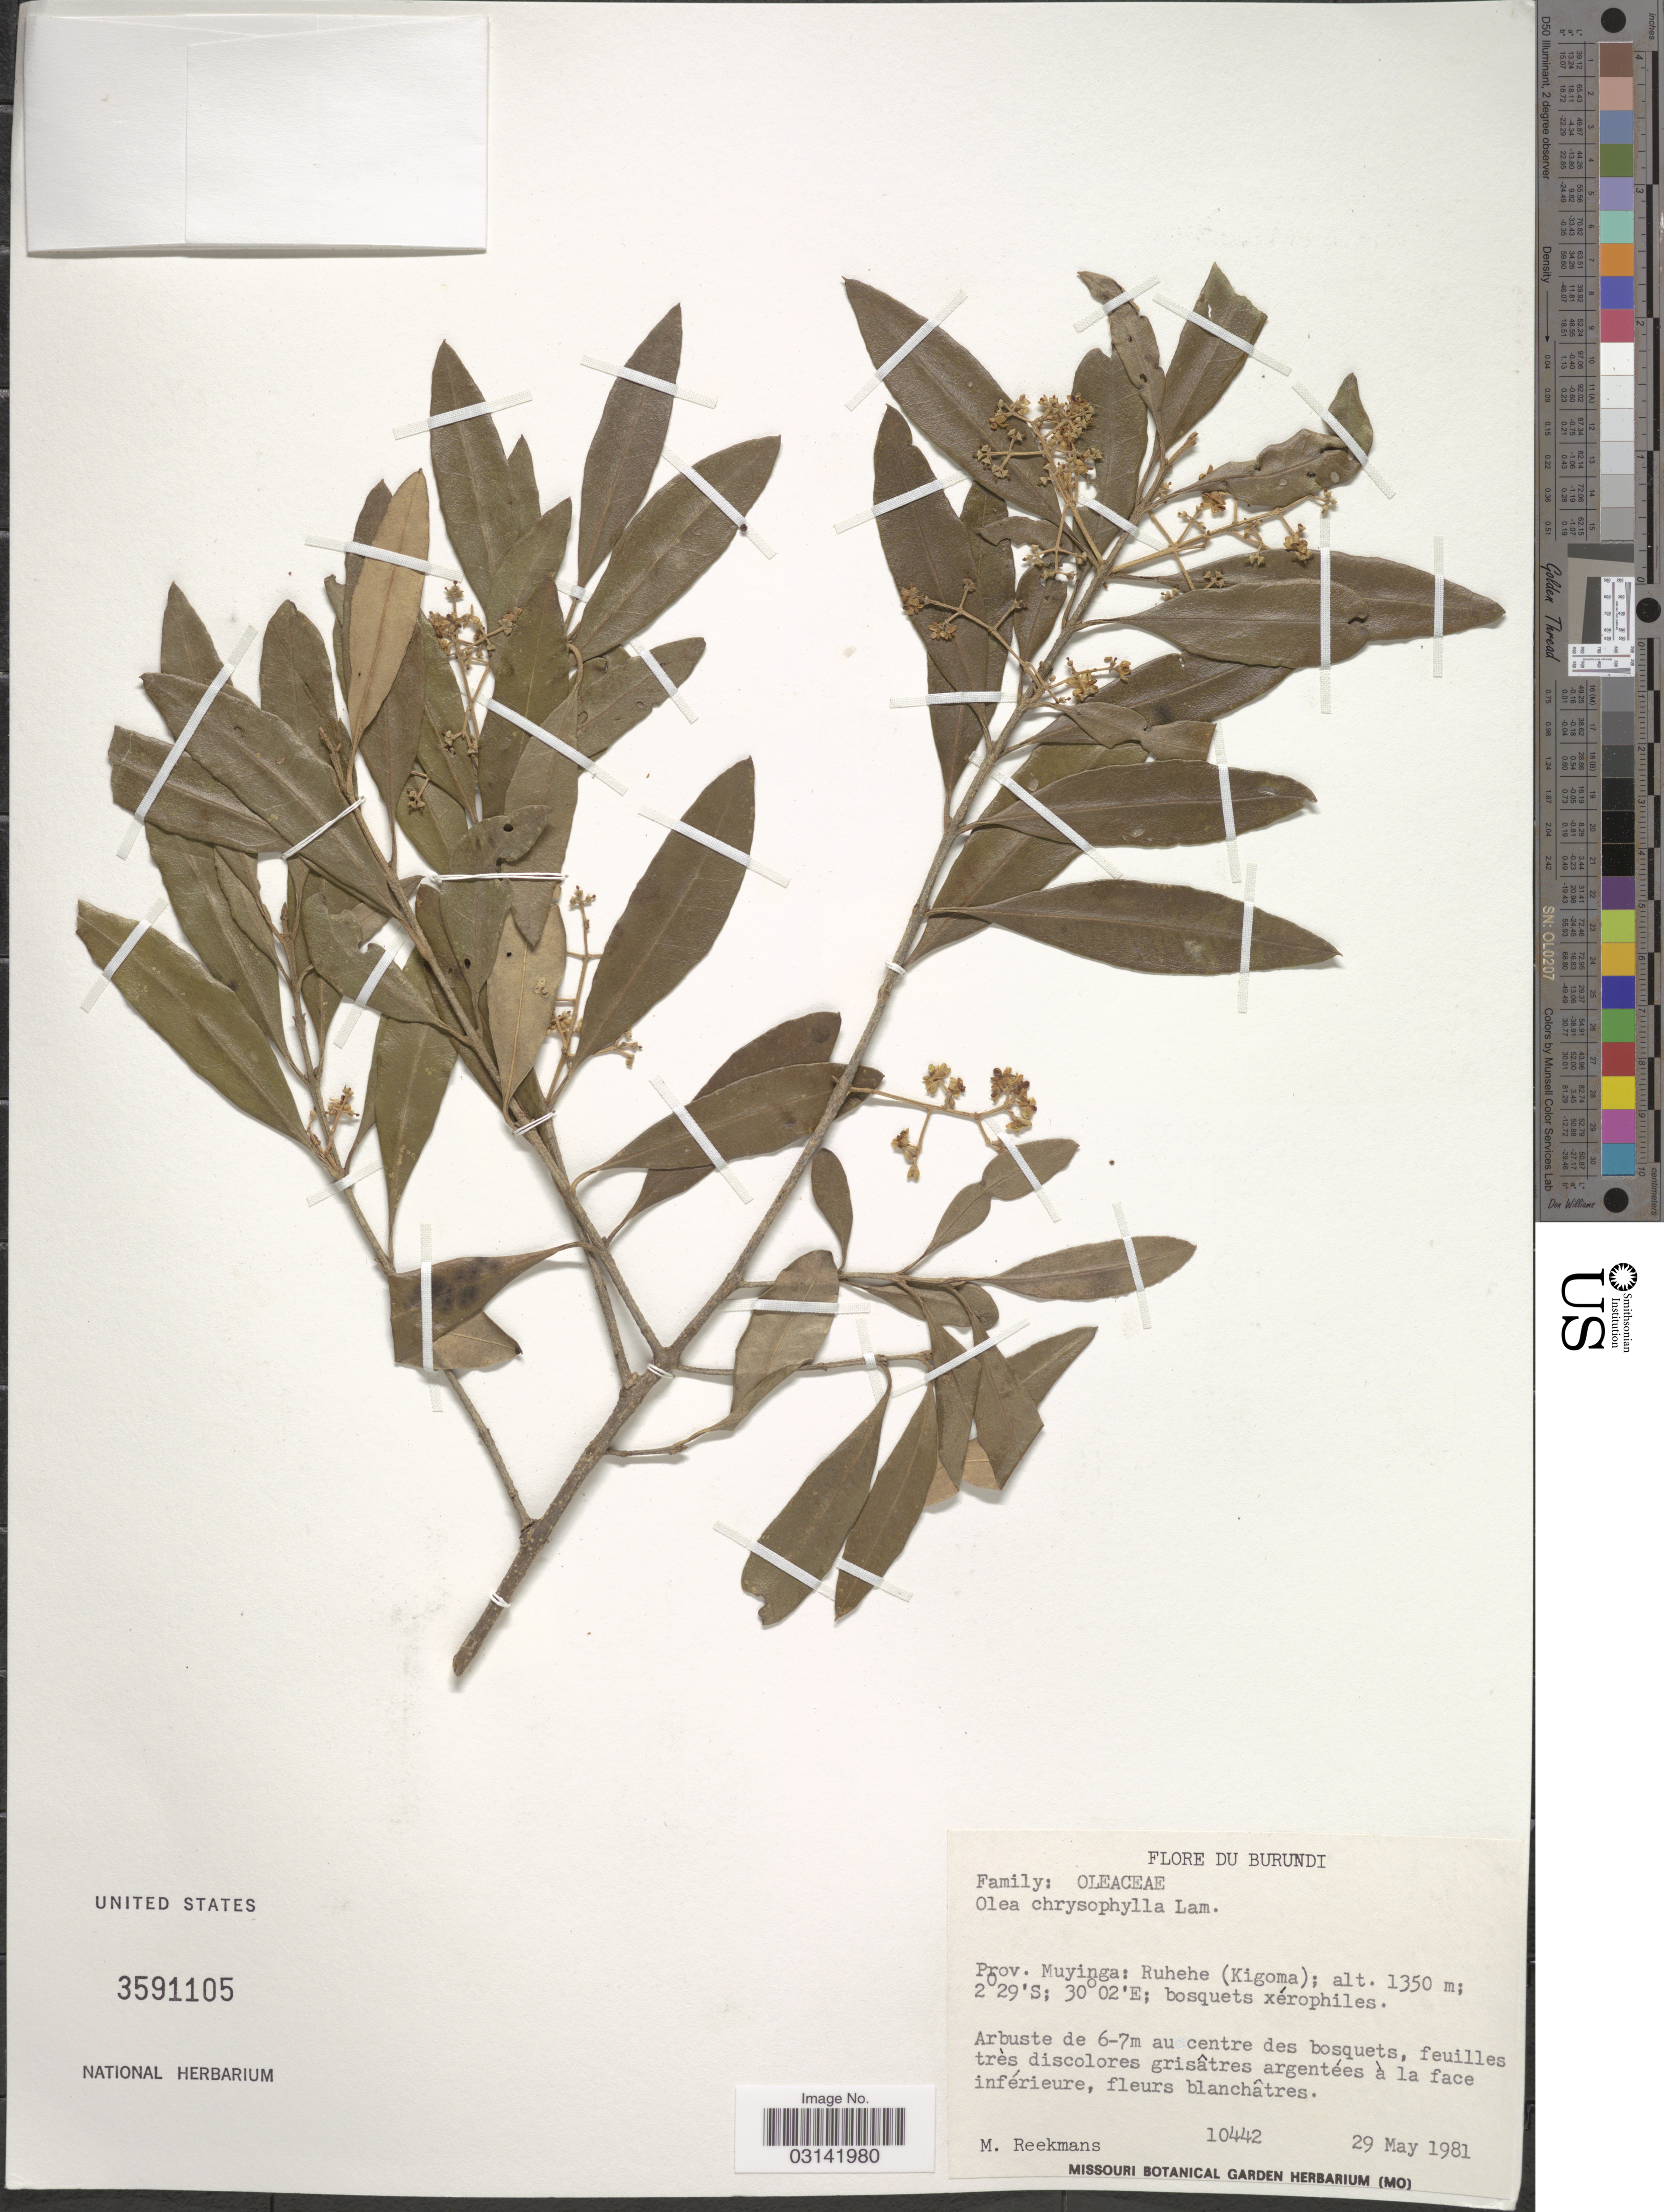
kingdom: Plantae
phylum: Tracheophyta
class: Magnoliopsida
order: Lamiales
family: Oleaceae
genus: Olea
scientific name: Olea chrysophylla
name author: Lam.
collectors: M. Reekmans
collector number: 10442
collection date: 1981-05-29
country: Burundi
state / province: Muyinga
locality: Ruhehe (Kigoma).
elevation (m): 1350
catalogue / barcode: US 3591105